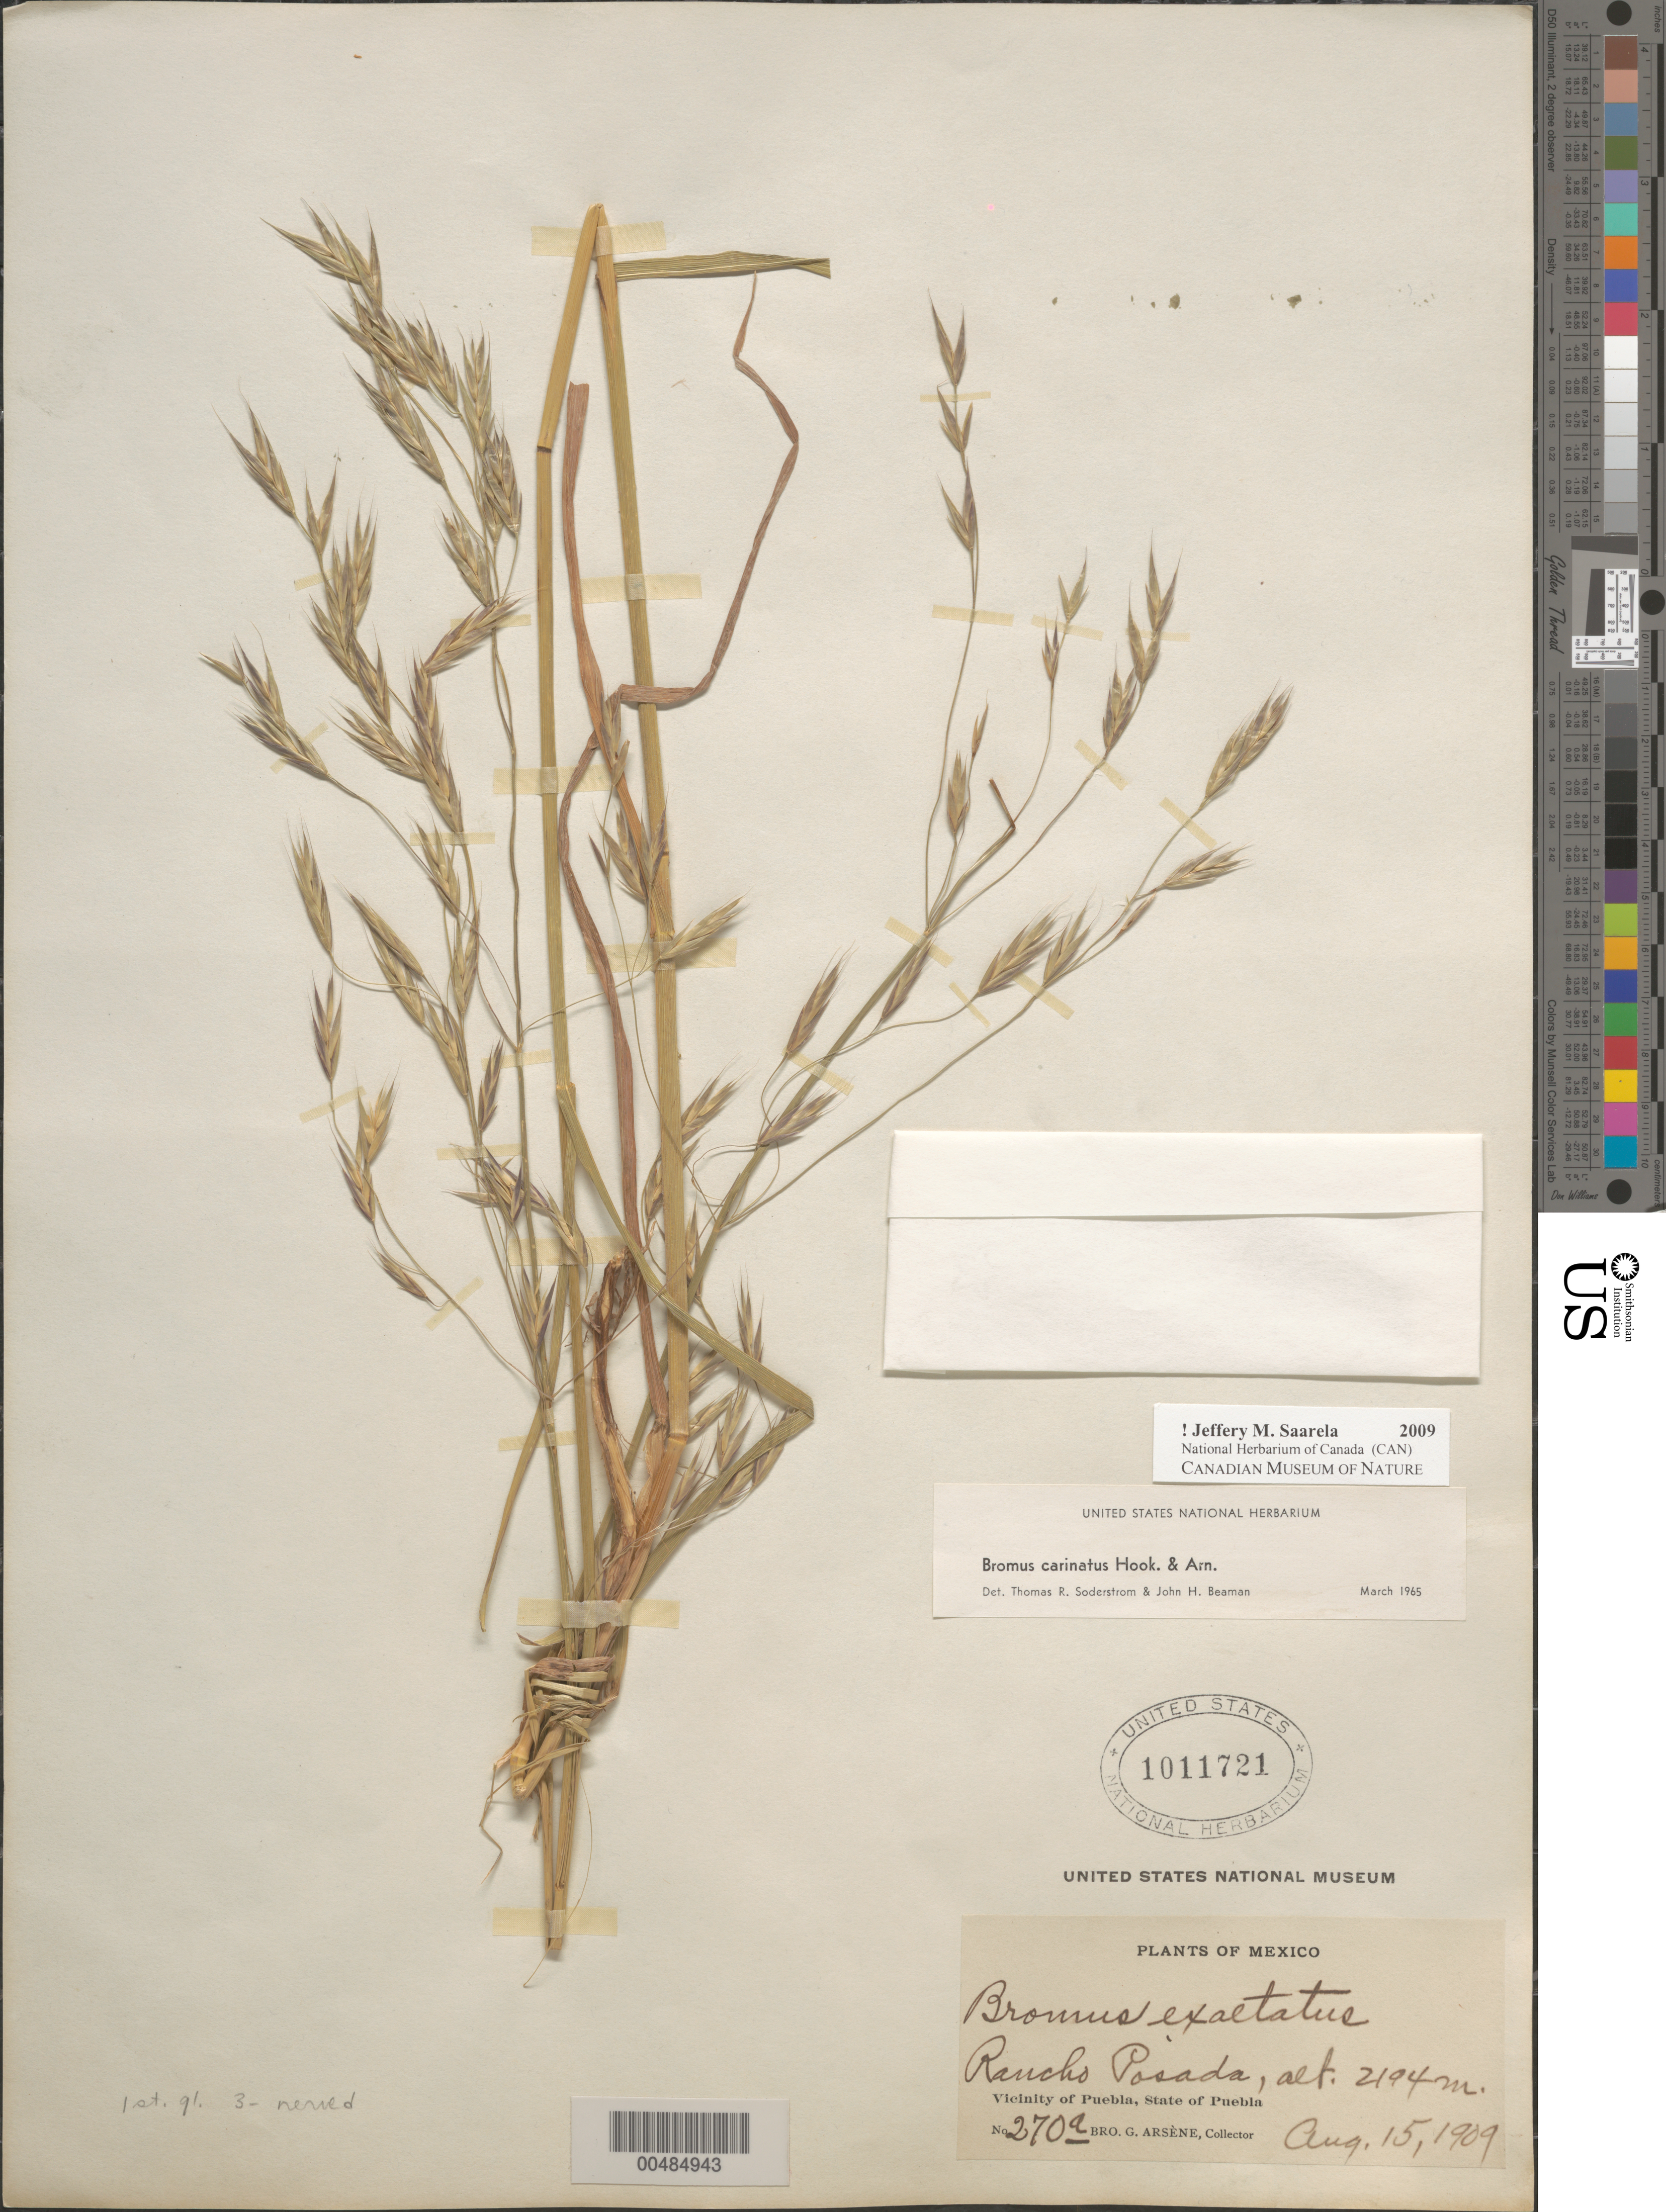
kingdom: Plantae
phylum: Tracheophyta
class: Liliopsida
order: Poales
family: Poaceae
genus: Bromus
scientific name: Bromus carinatus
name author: Hook. & Arn.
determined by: Soderstrom, T. R.; Beaman, J. H.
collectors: Bro. G. Arsène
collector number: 270a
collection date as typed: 15 Aug 1909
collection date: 1909-08-15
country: Mexico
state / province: Puebla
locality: Rancho Posada, vicinity of Puebla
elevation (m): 2194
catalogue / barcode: US 1011721